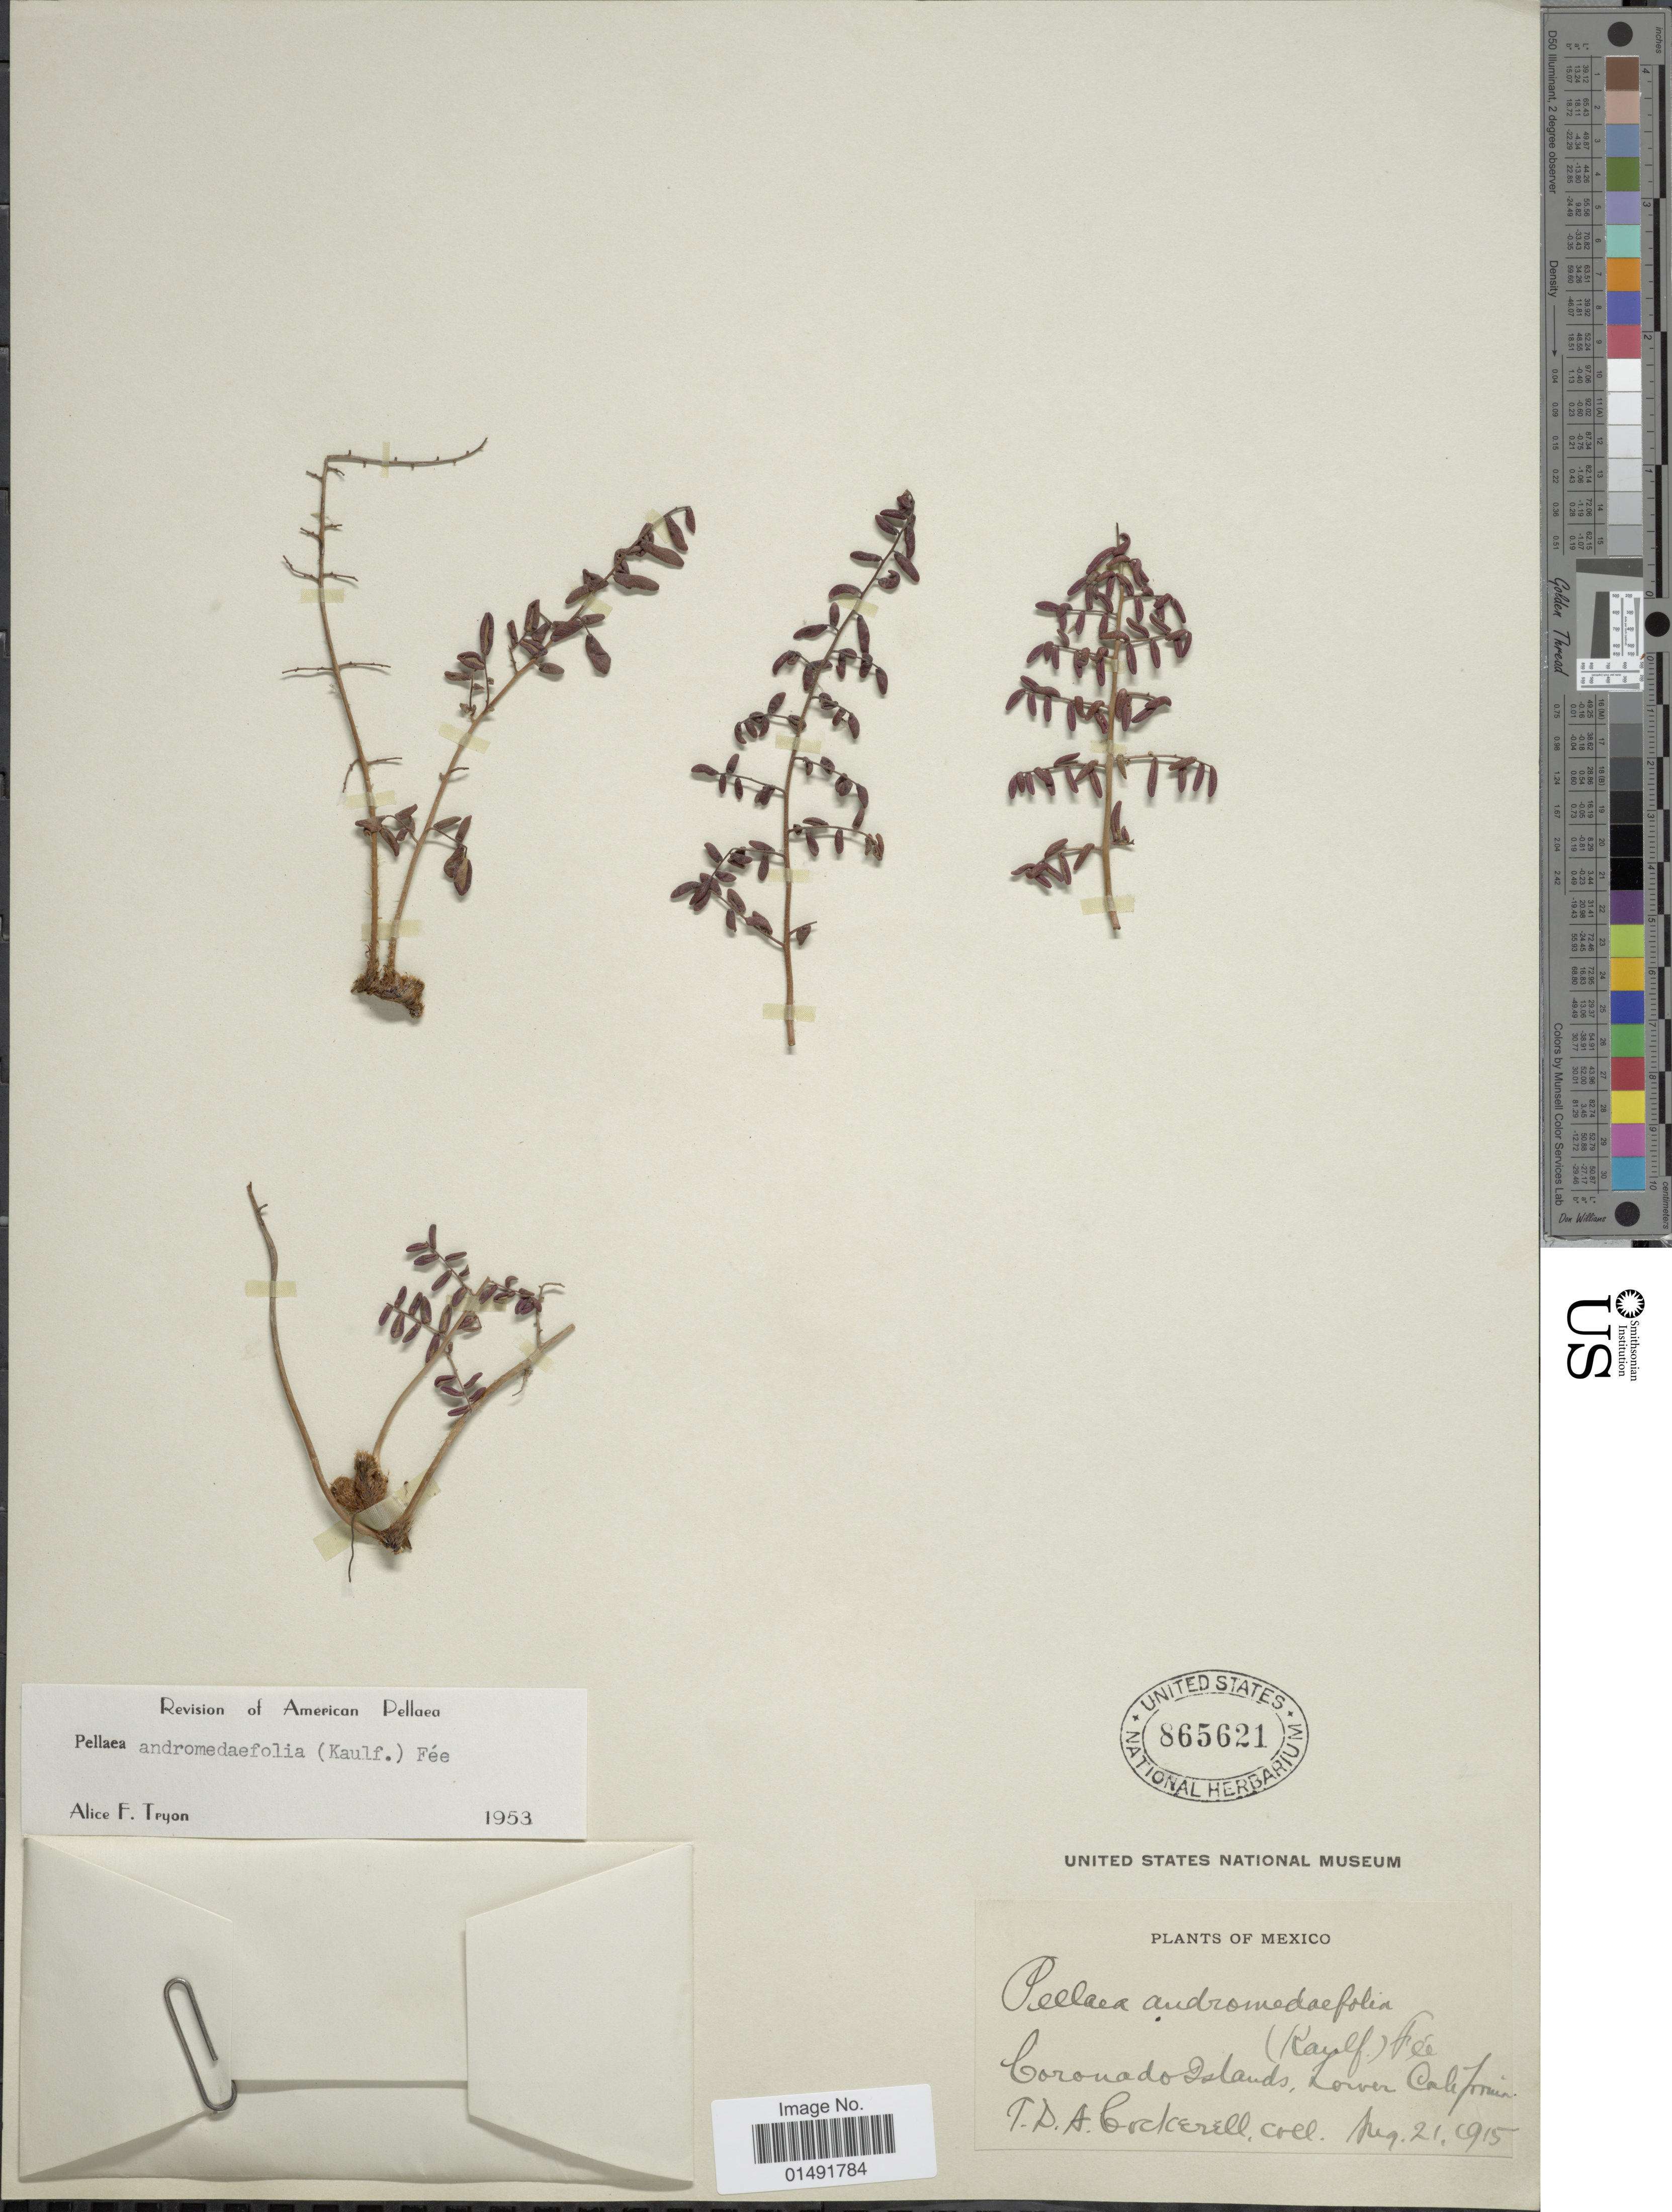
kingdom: Plantae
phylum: Tracheophyta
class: Polypodiopsida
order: Polypodiales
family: Pteridaceae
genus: Pellaea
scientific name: Pellaea andromedifolia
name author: (Kaulf.) Fée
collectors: T. Cockerell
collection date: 1915-08-21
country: Mexico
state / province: Baja California Norte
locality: Coronado Islands, Lower California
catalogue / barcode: US 865621